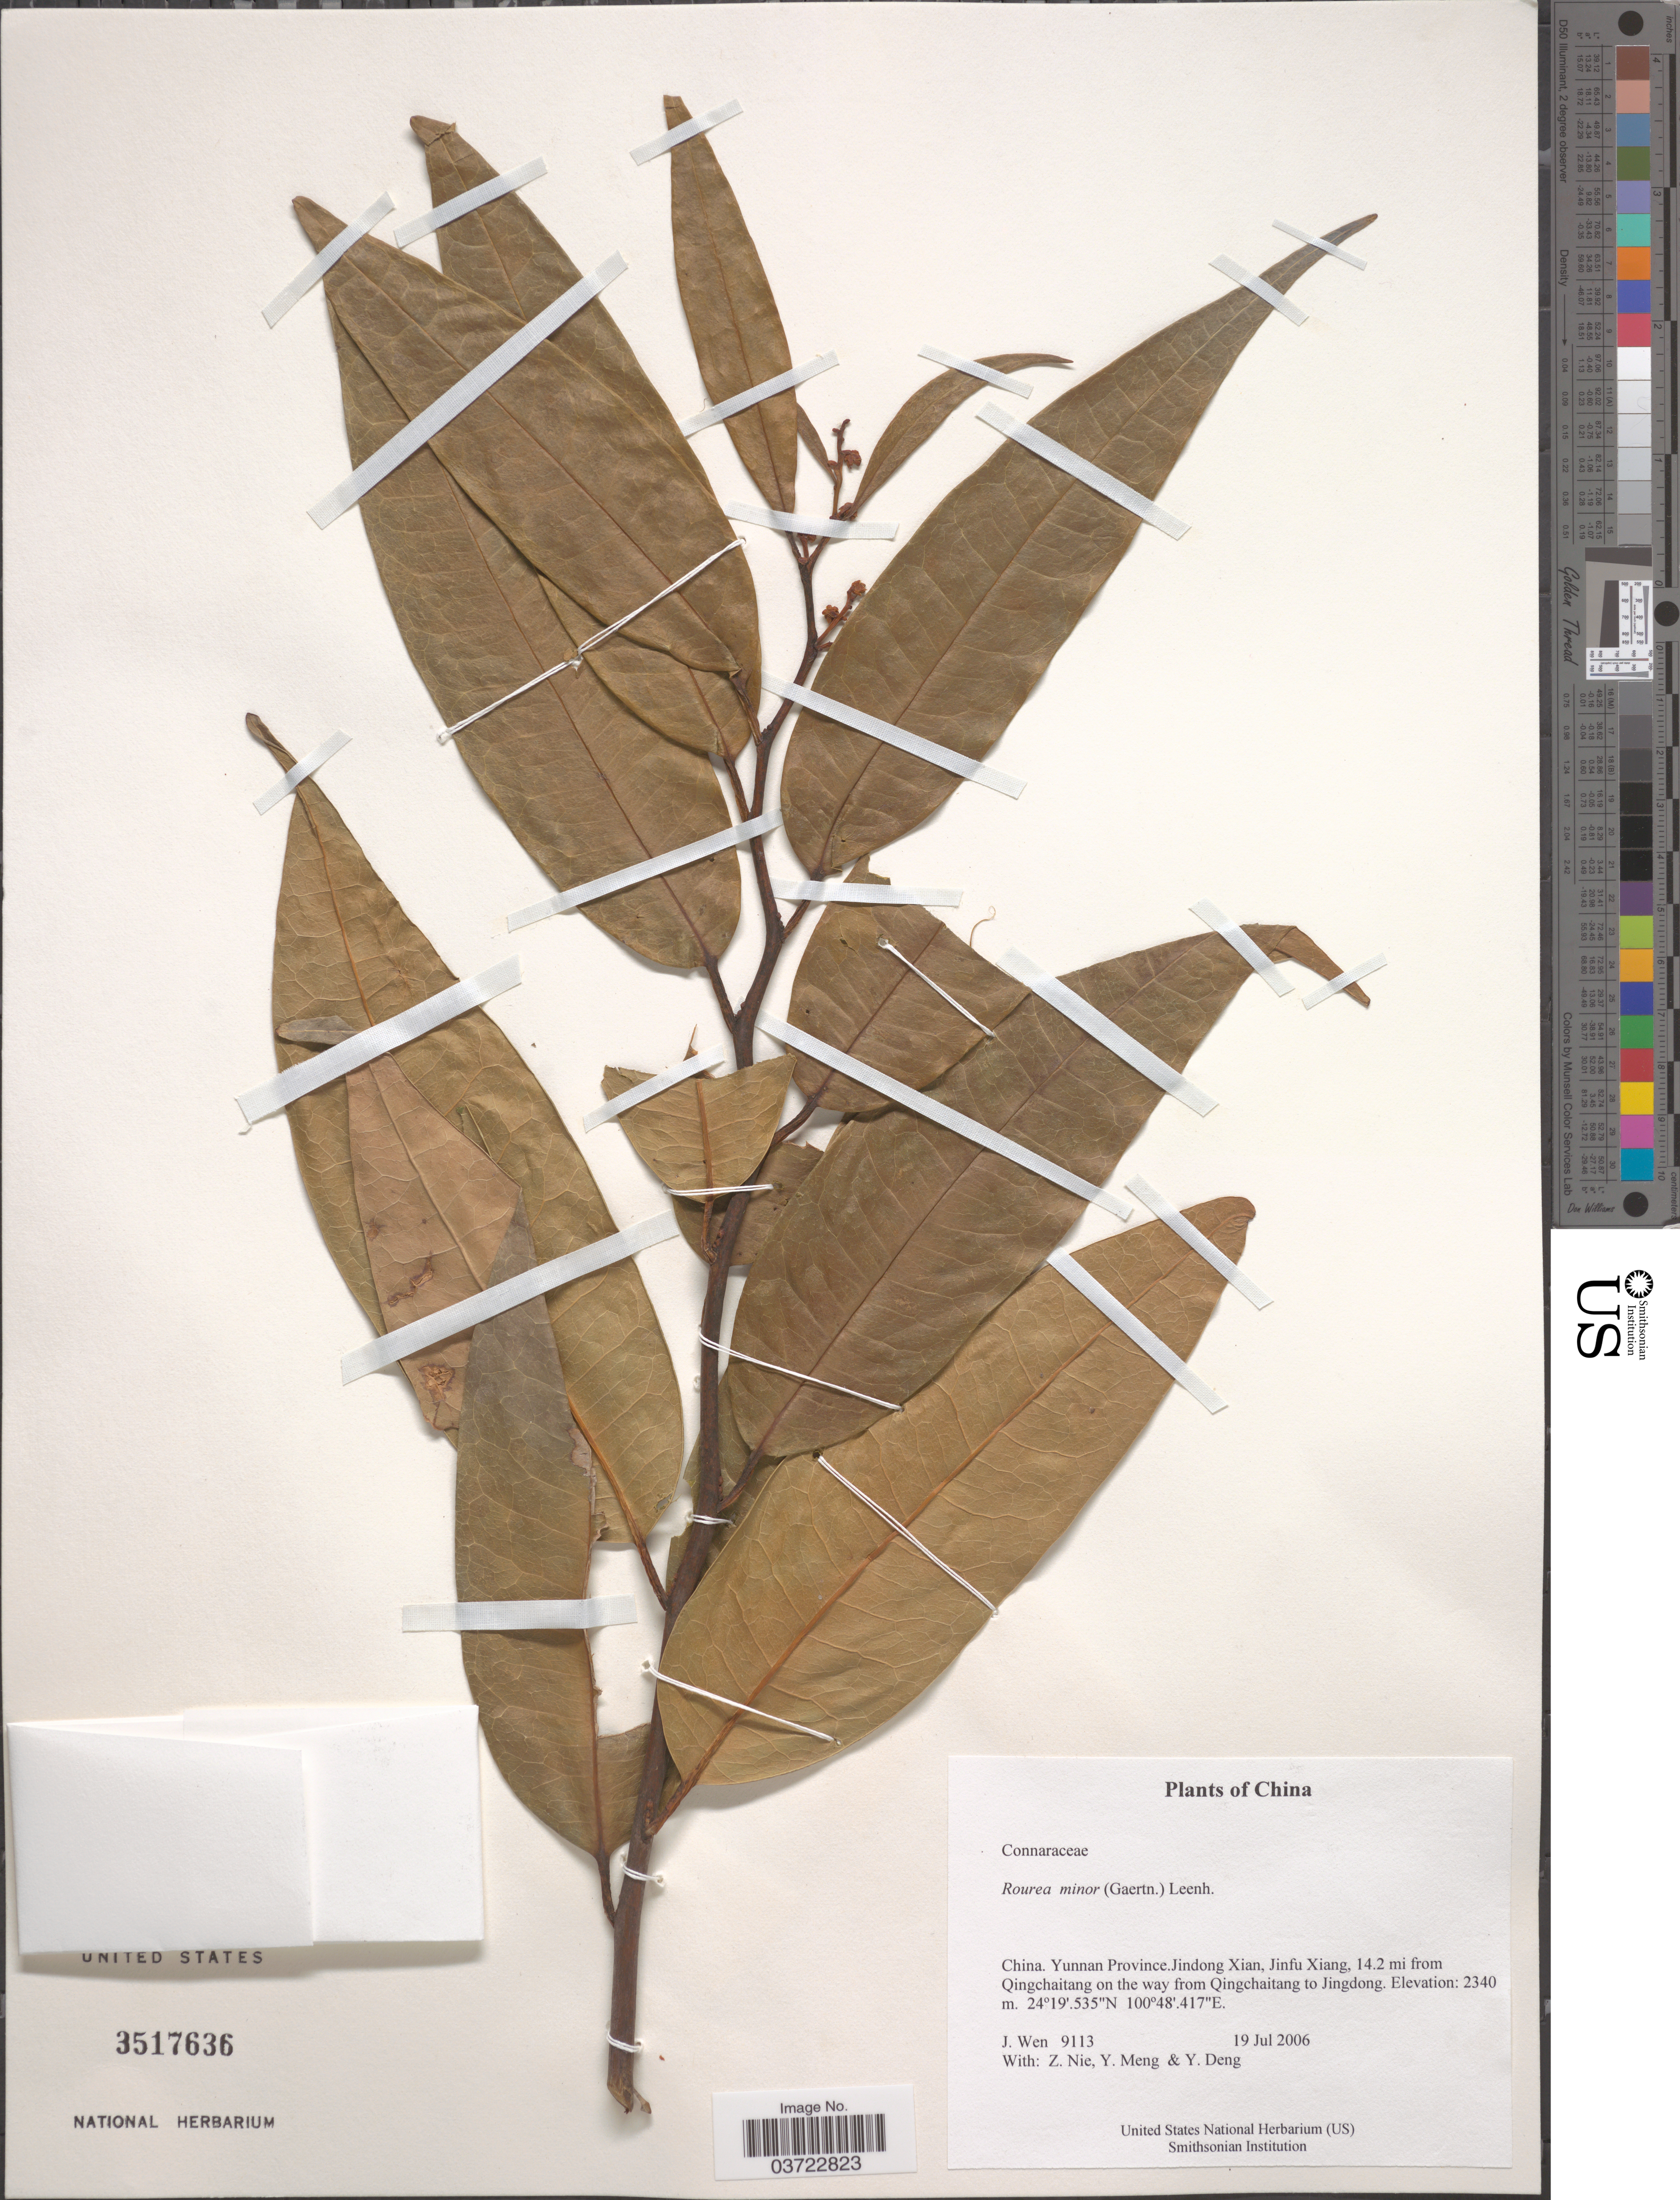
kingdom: Plantae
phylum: Tracheophyta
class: Magnoliopsida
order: Oxalidales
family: Connaraceae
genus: Rourea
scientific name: Rourea minor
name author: (Gaertn.) Leenh.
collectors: J. Wen, Z. Nie, Y. Meng & Y. Deng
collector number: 9113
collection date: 2006-07-19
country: China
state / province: Yunnan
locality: Jindong Xian, Jinfu Xiang, 14.2 mi from Qingchaitang on the way from Qingchaitang to Jingdong.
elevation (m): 2340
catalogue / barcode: US 3517636